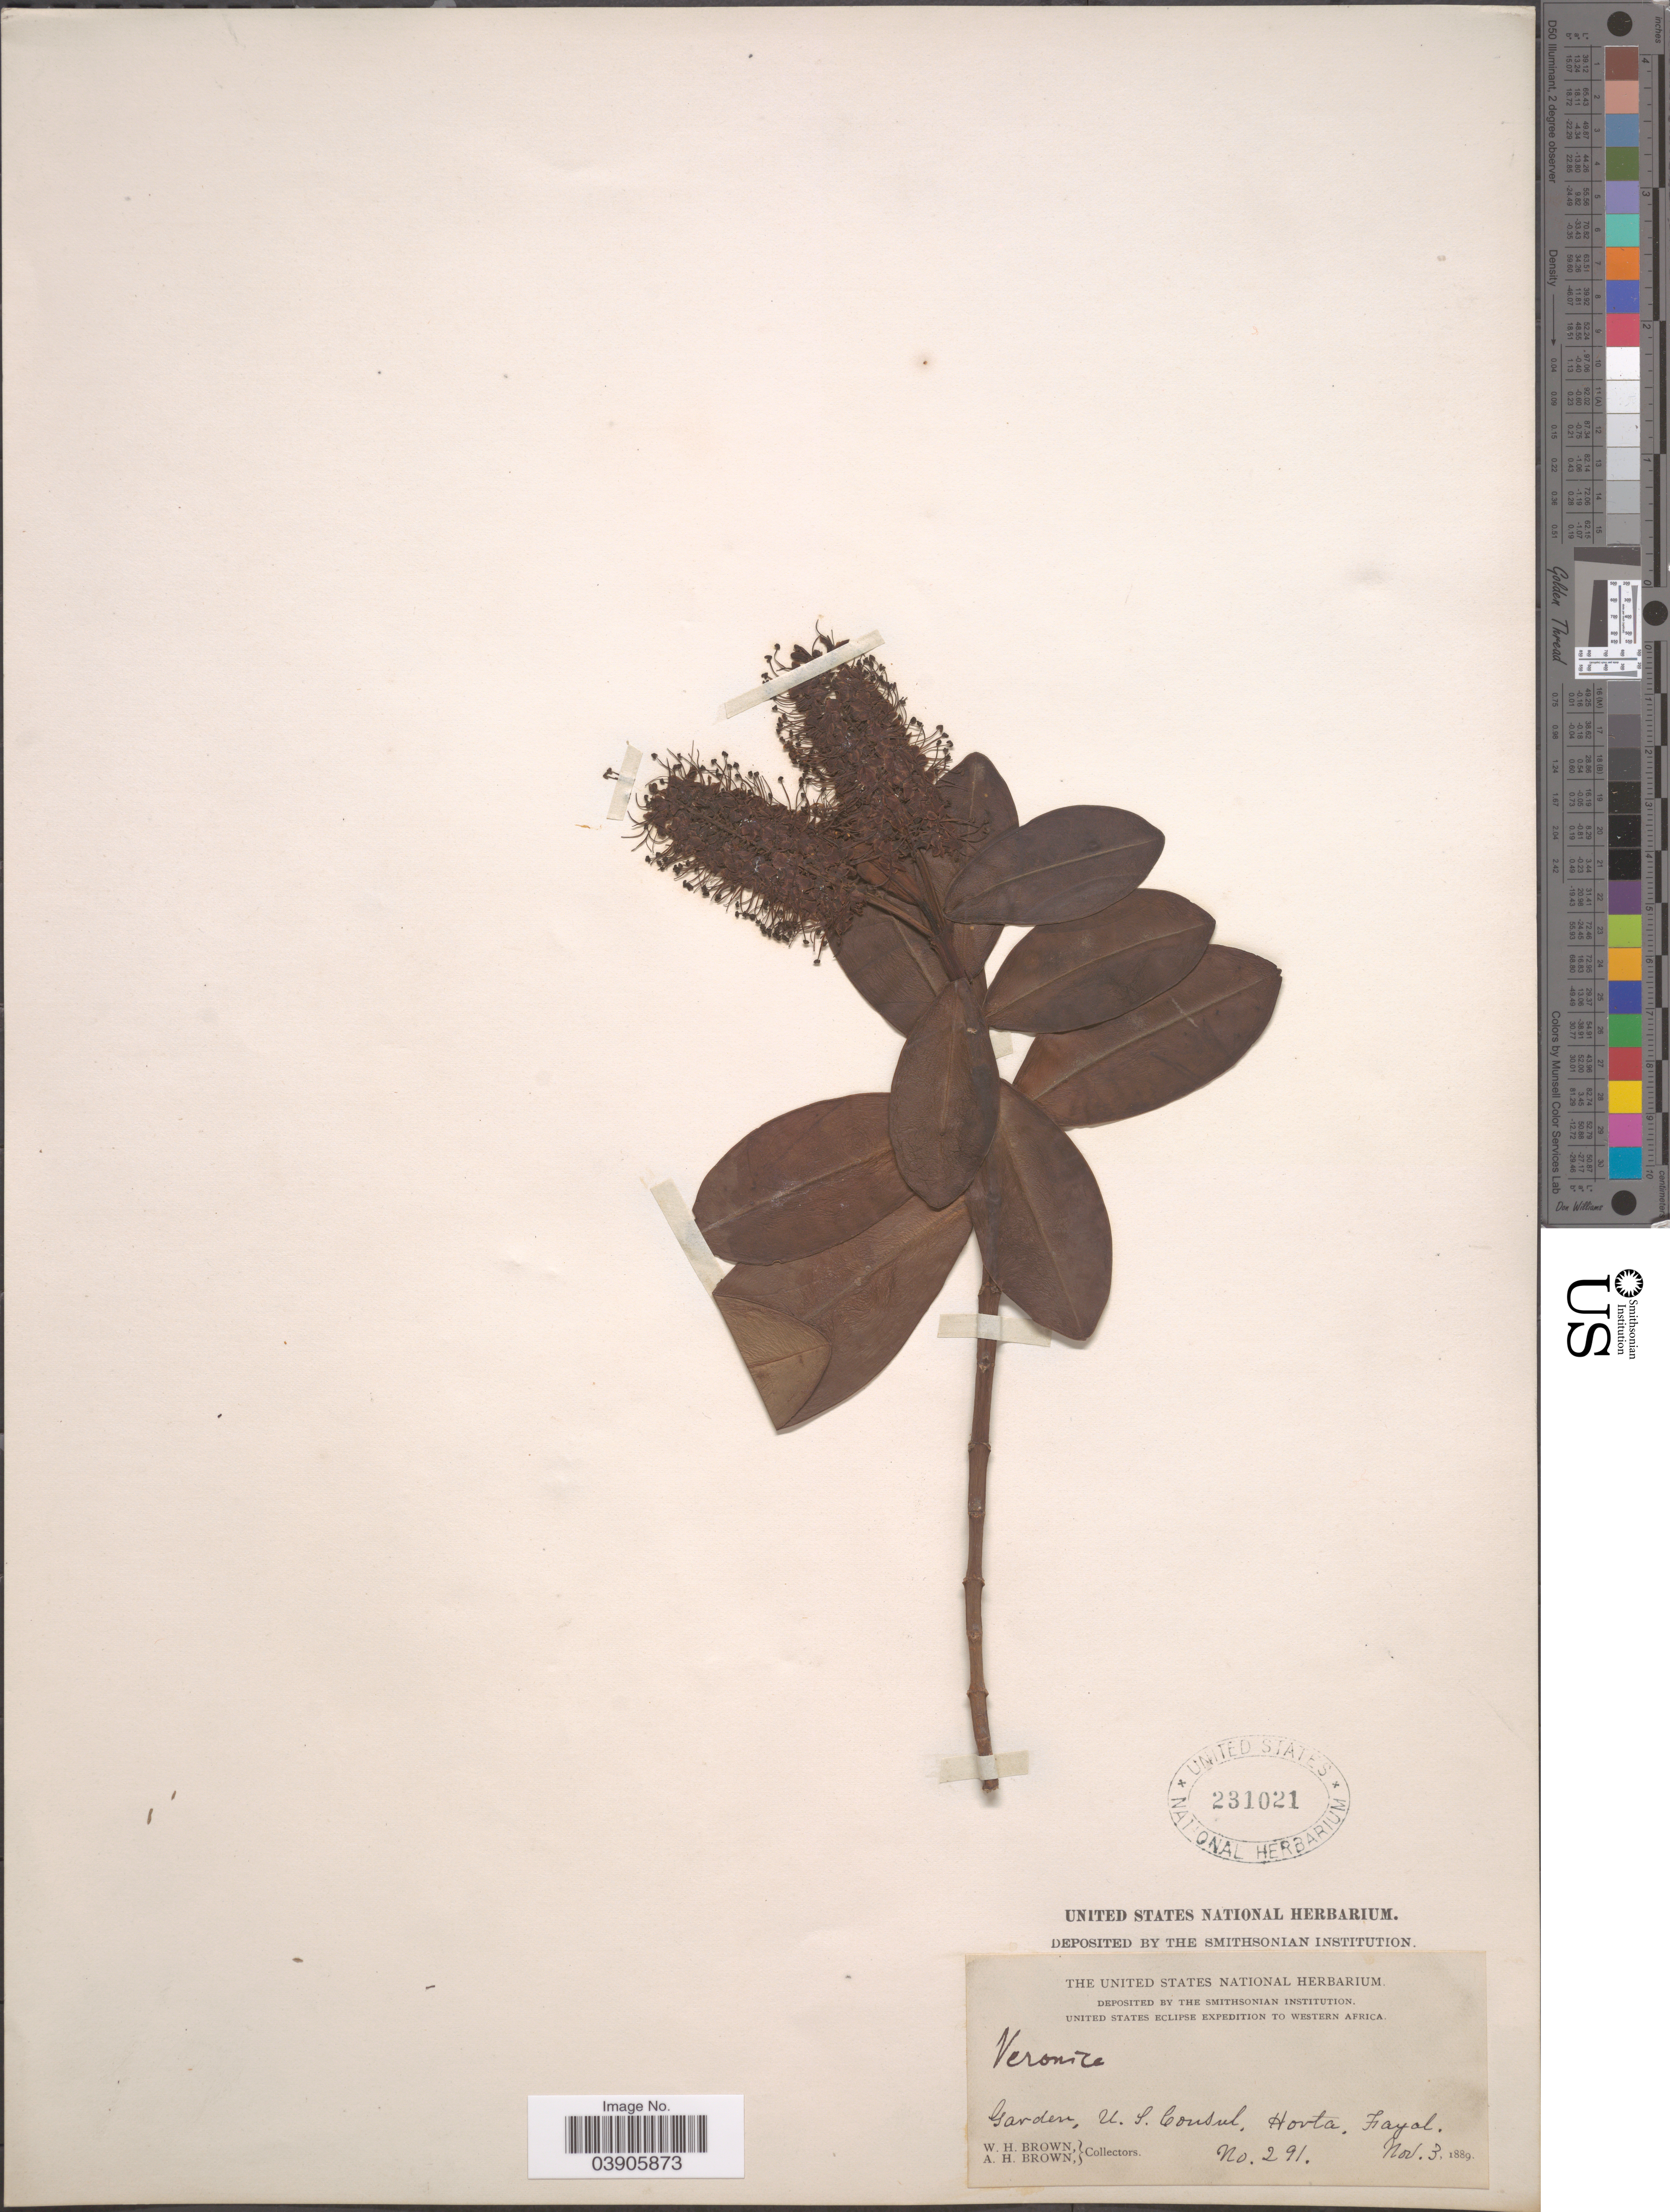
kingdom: Plantae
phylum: Tracheophyta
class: Magnoliopsida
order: Lamiales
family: Plantaginaceae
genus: Hebe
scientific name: Hebe sp.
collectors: W. H. Brown & A. H. Brown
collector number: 291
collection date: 1889-11-03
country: Portugal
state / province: Azores (Aut. Reg.)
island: Faial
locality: Garden, U. S. Consul, Horta, Fayal.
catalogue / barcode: US 231021